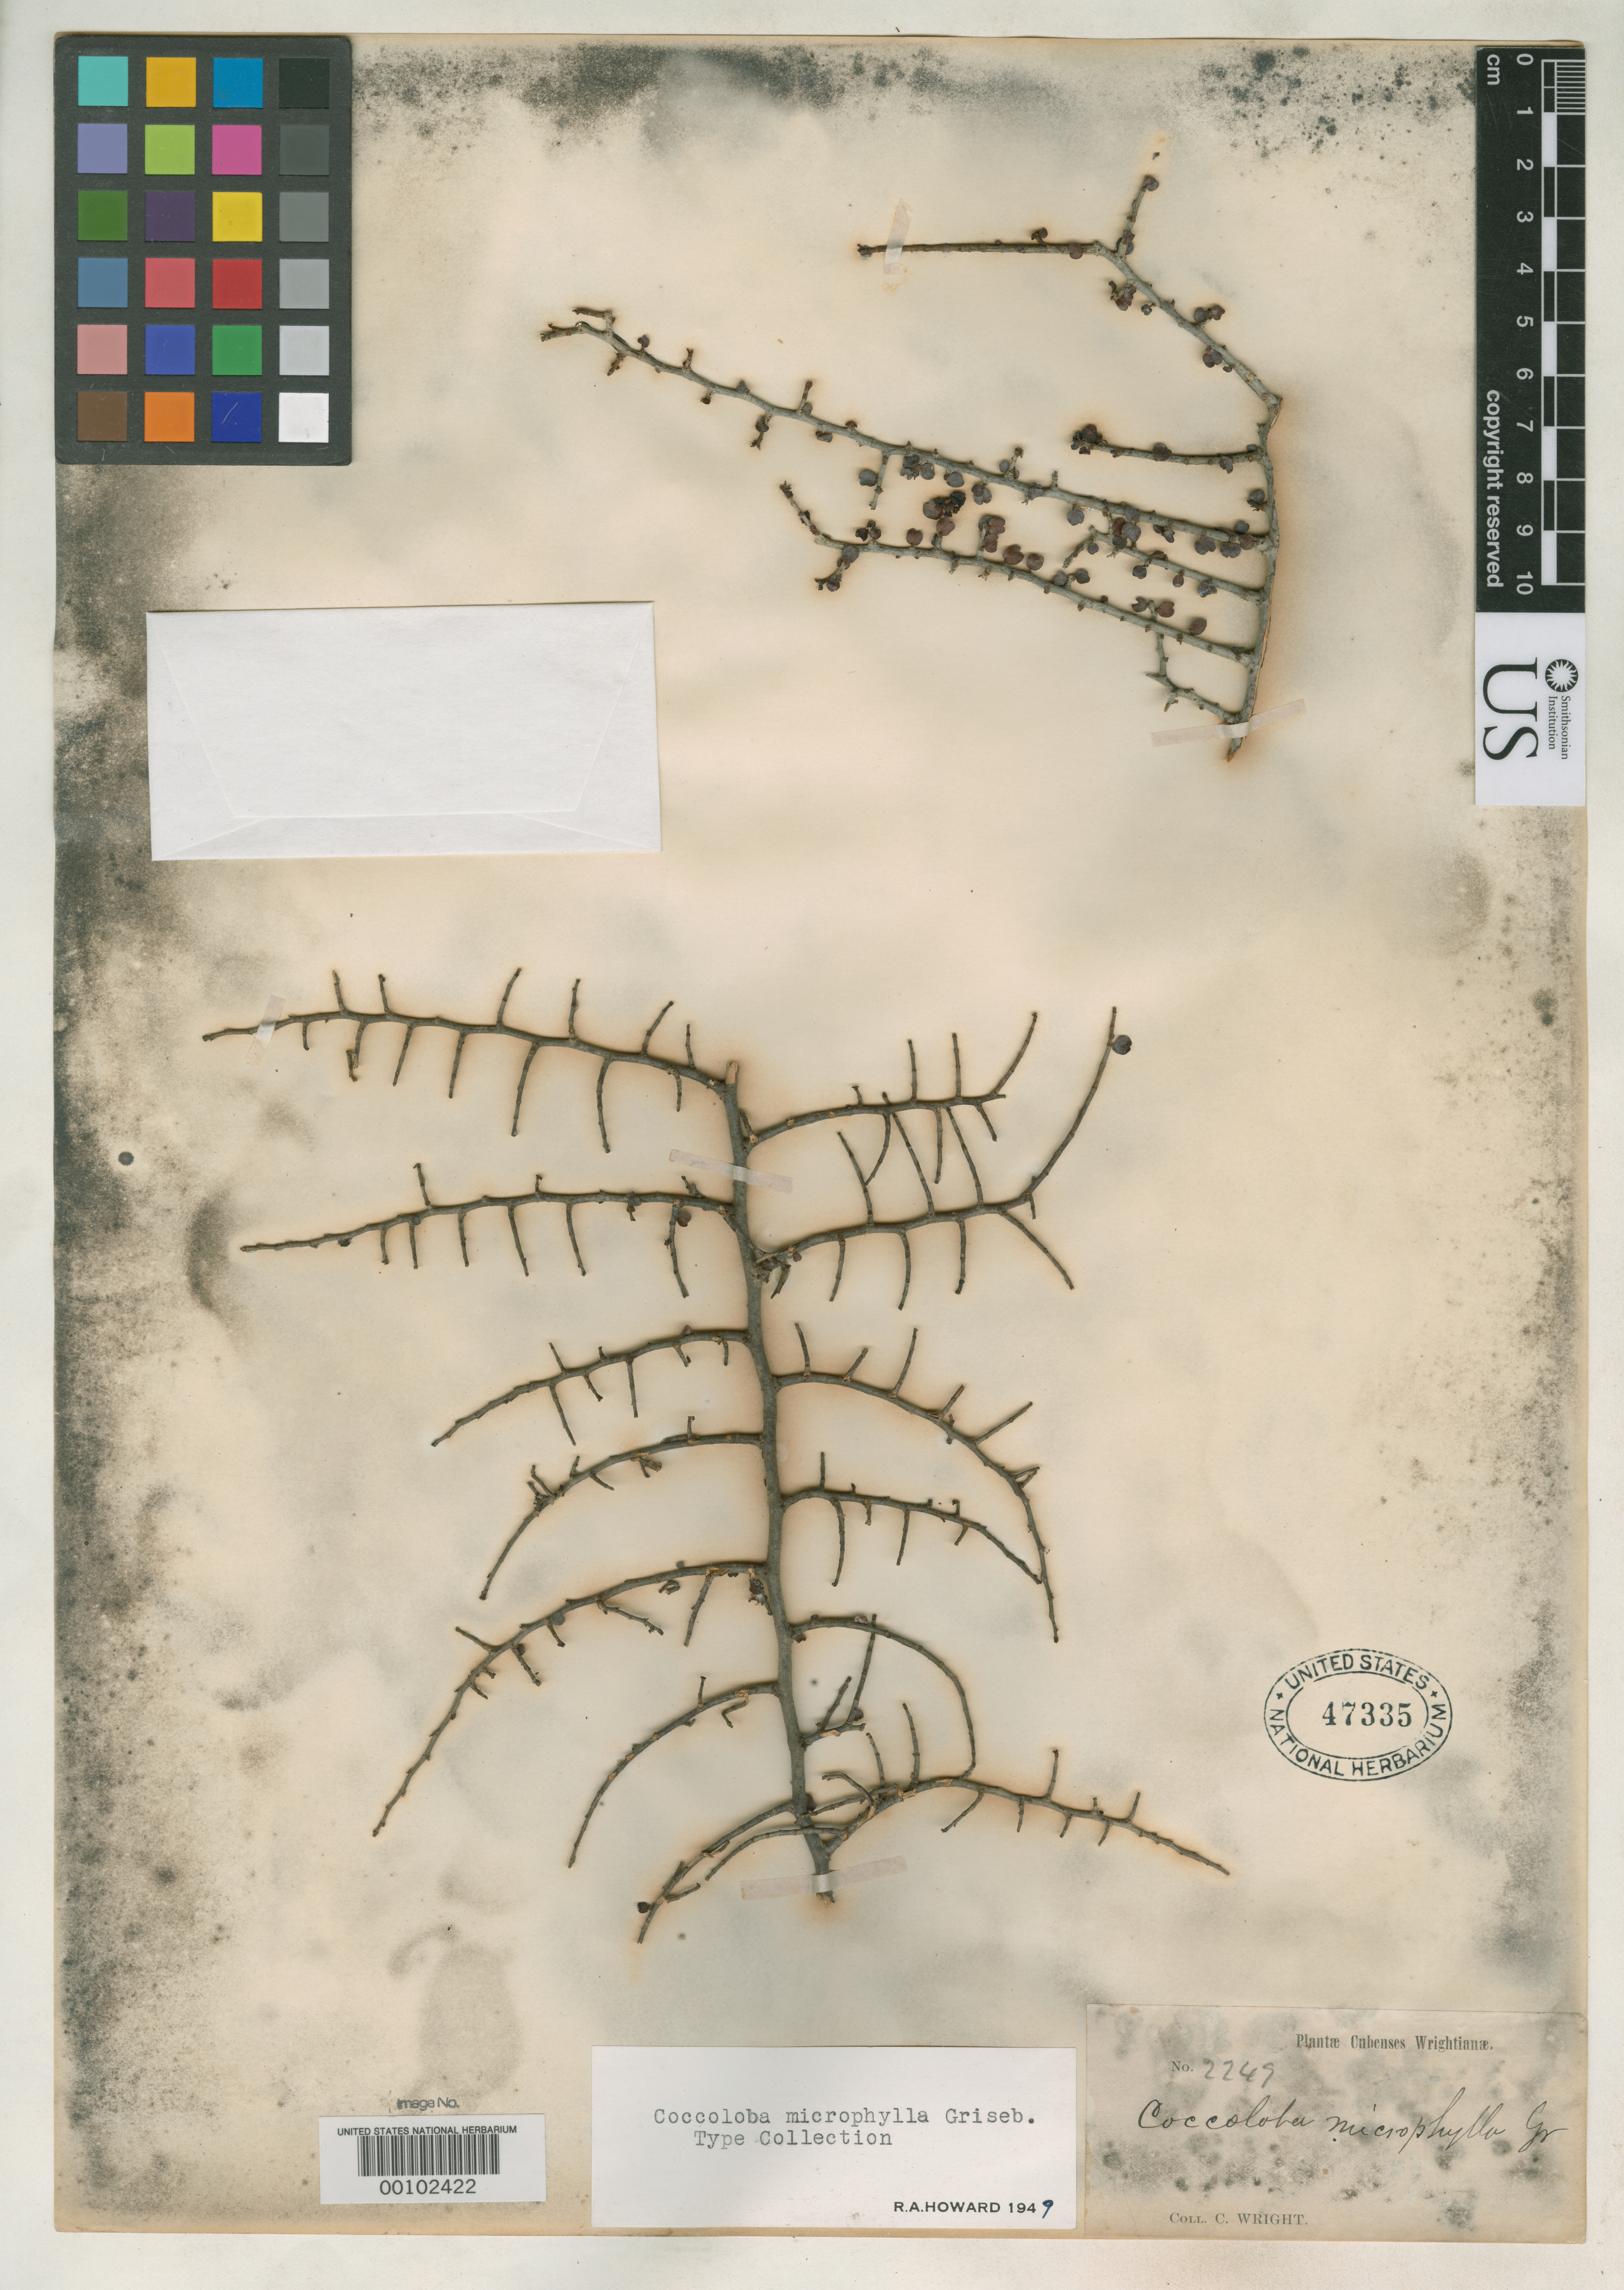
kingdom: Plantae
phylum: Tracheophyta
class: Magnoliopsida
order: Caryophyllales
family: Polygonaceae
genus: Coccoloba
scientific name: Coccoloba microphylla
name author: Griseb.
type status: Isotype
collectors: C. Wright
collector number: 2249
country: Cuba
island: Greater Antilles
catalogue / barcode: US 47335